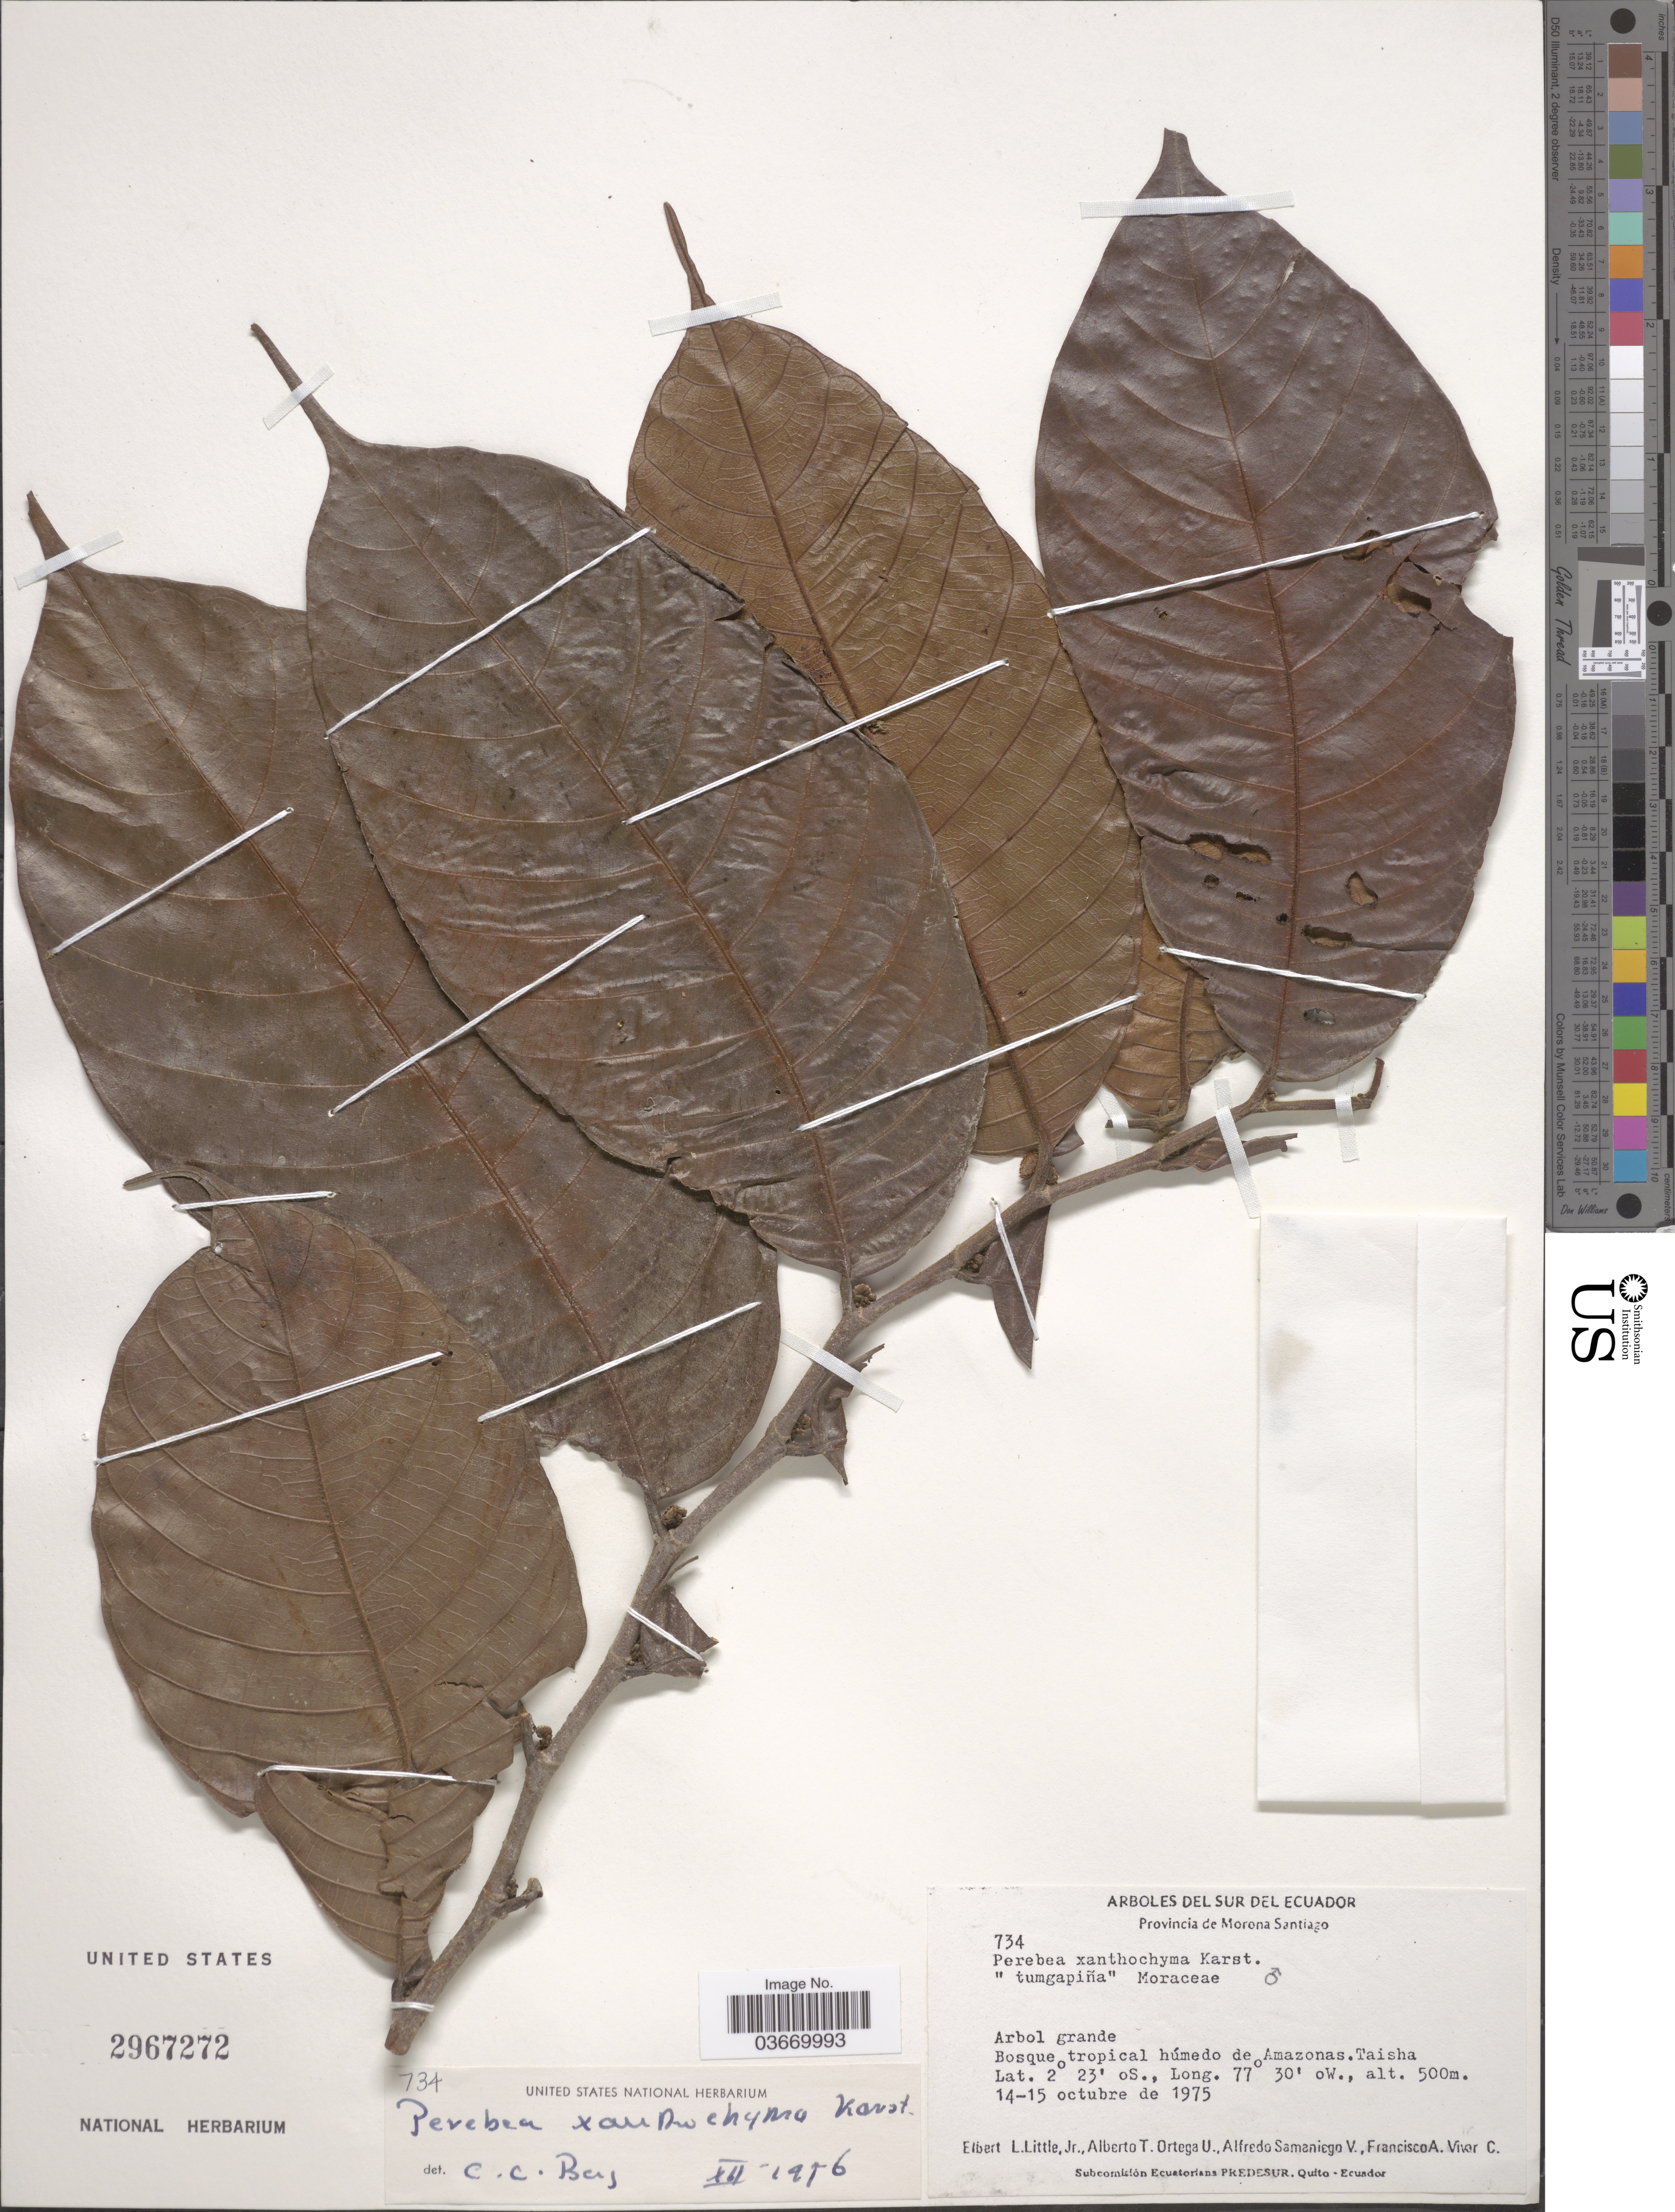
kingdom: Plantae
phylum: Tracheophyta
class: Magnoliopsida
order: Rosales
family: Moraceae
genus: Perebea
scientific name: Perebea xanthochyma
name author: H. Karst.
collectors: E. L. Little, A. T. Ortega U., A. V. Samaniego & F. A. Vivar C.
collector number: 734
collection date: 1975-10-14/1975-10-15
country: Ecuador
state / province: Morona-Santiago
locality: Del Sur del Ecuador. Bosque tropical húmedo de Amazonas. Taisha.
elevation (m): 500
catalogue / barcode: US 2967272